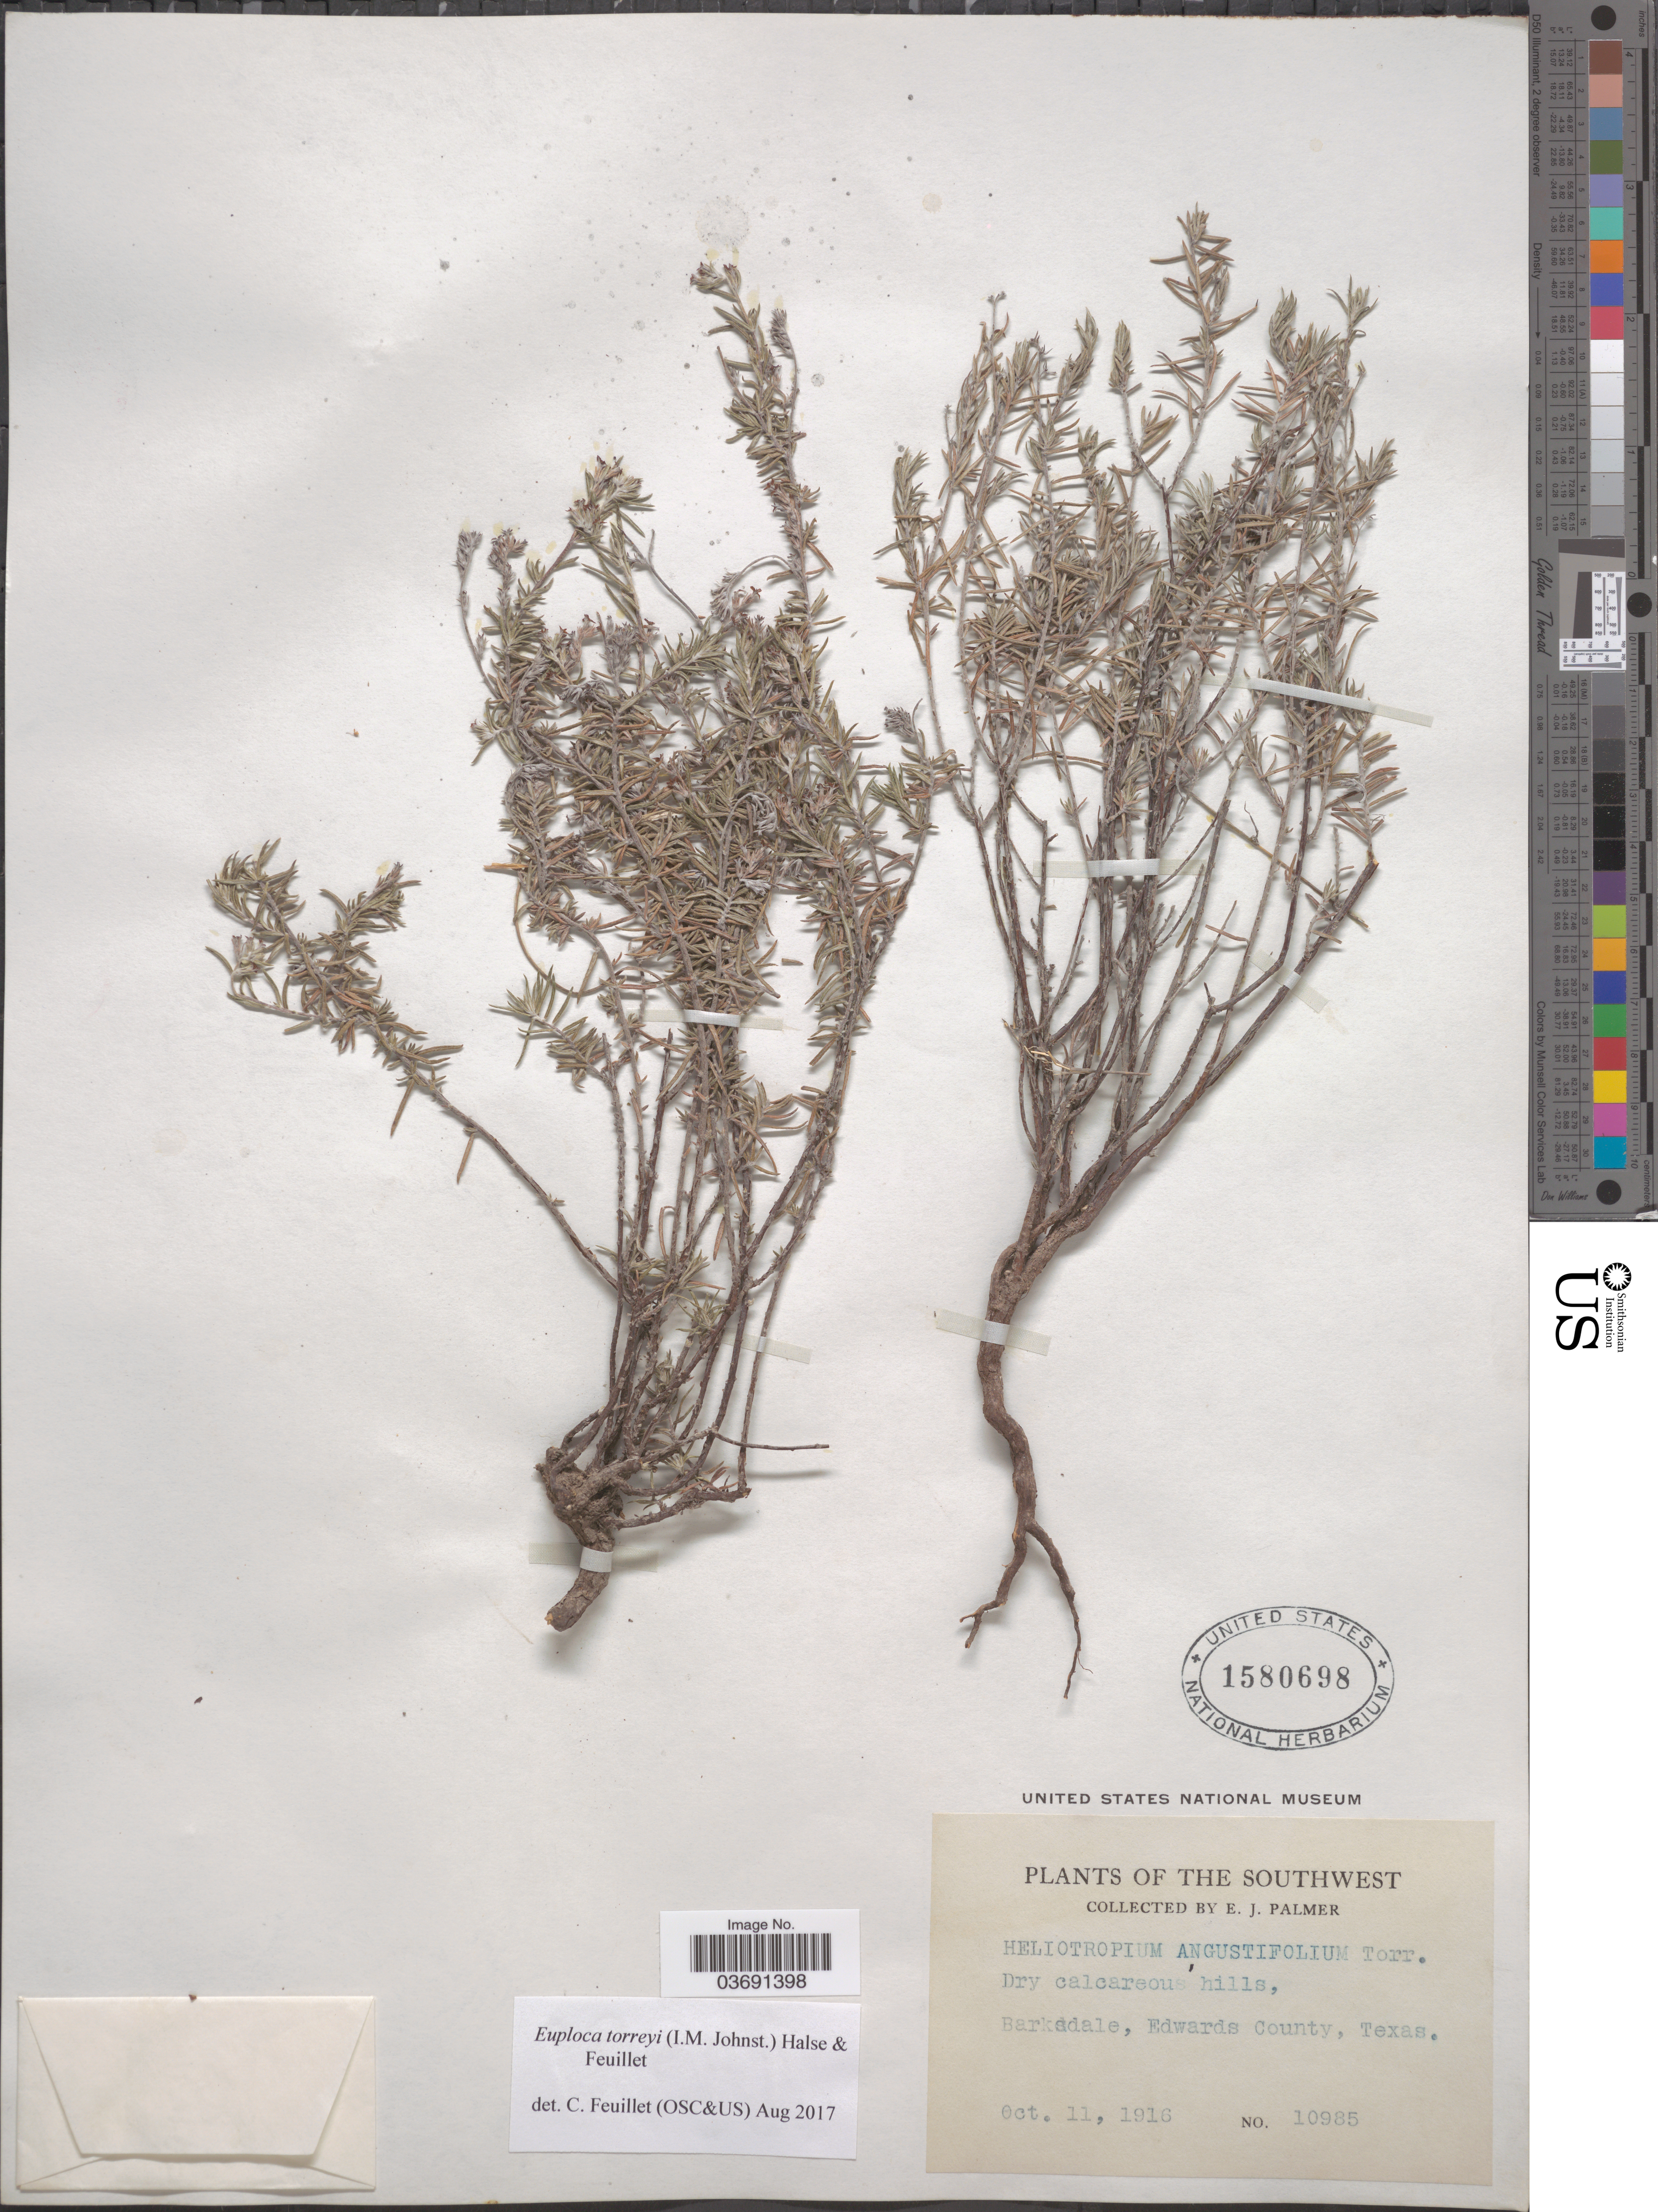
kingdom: Plantae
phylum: Tracheophyta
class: Magnoliopsida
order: Boraginales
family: Heliotropiaceae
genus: Euploca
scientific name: Euploca torreyi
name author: (I.M. Johnst.) Feuillet & Halse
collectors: E. J. Palmer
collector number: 10985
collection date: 1916-10-11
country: United States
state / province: Texas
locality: Southwest. Barksdale, Edwards County.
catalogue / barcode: US 1580698